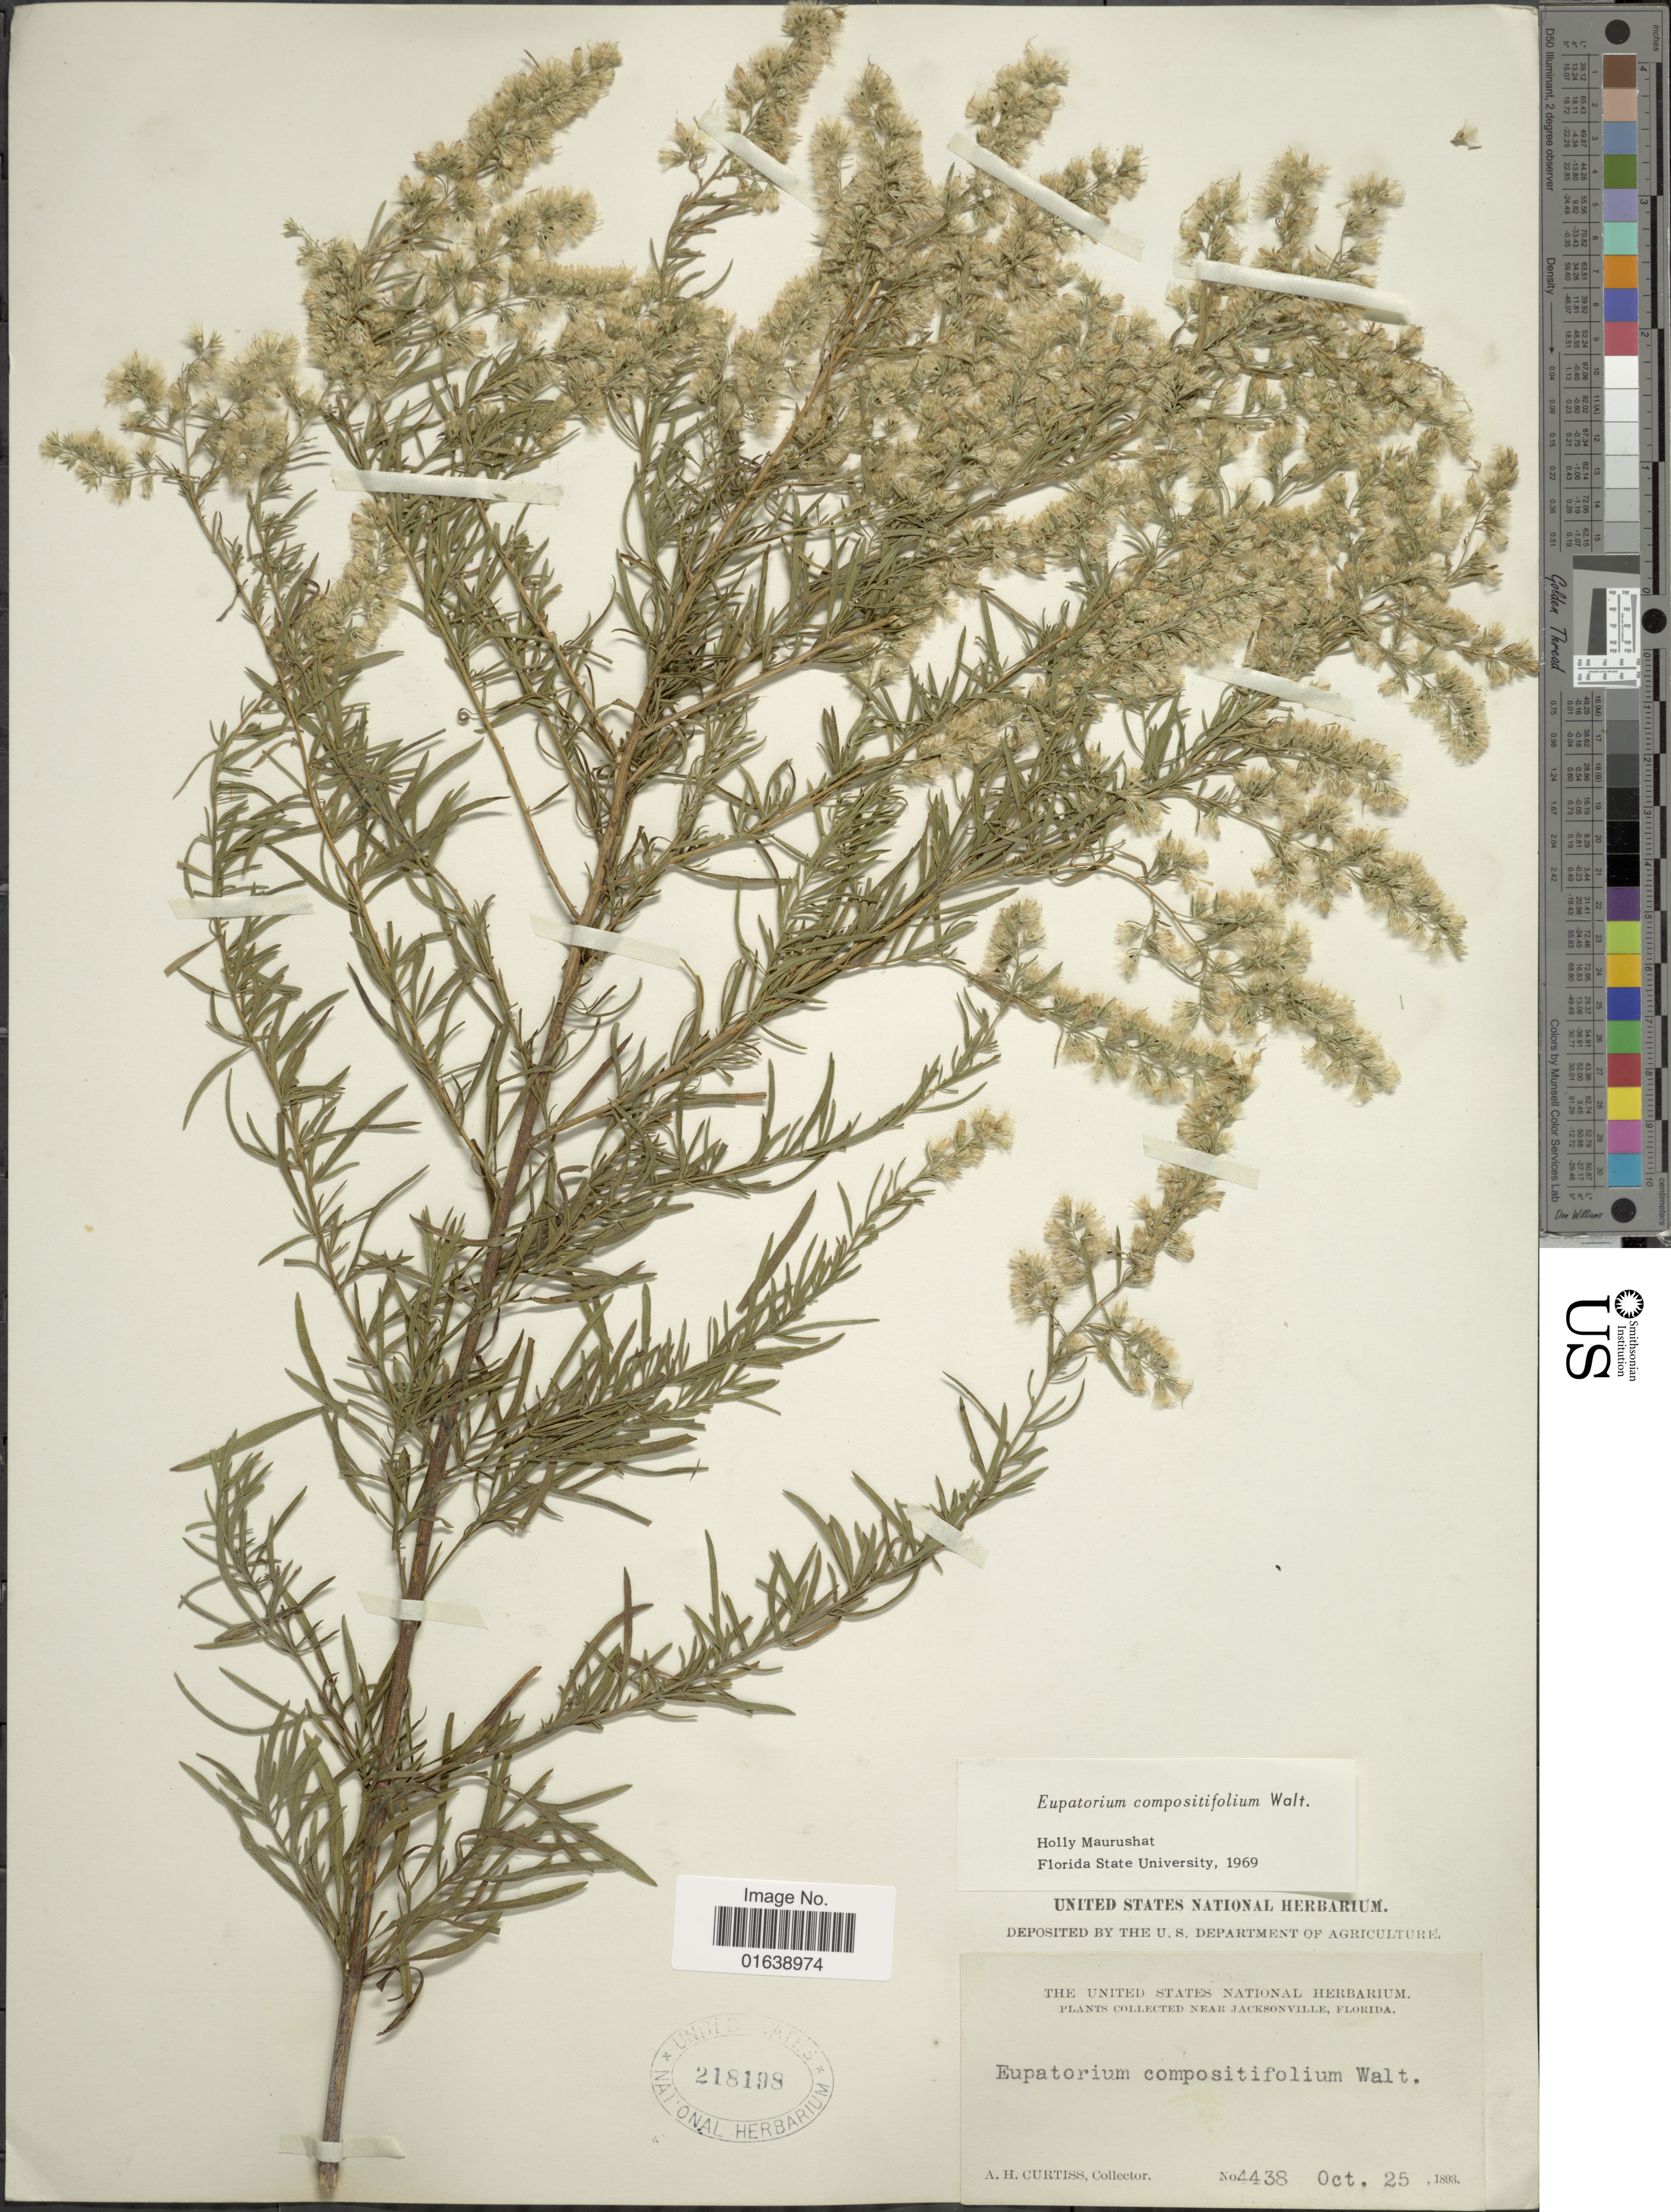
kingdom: Plantae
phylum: Tracheophyta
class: Magnoliopsida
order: Asterales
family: Asteraceae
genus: Eupatorium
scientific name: Eupatorium compositifolium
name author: Walter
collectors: A. H. Curtiss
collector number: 4438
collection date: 1893-10-25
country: United States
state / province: Florida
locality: Near Jacksonville, Florida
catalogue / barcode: US 218198